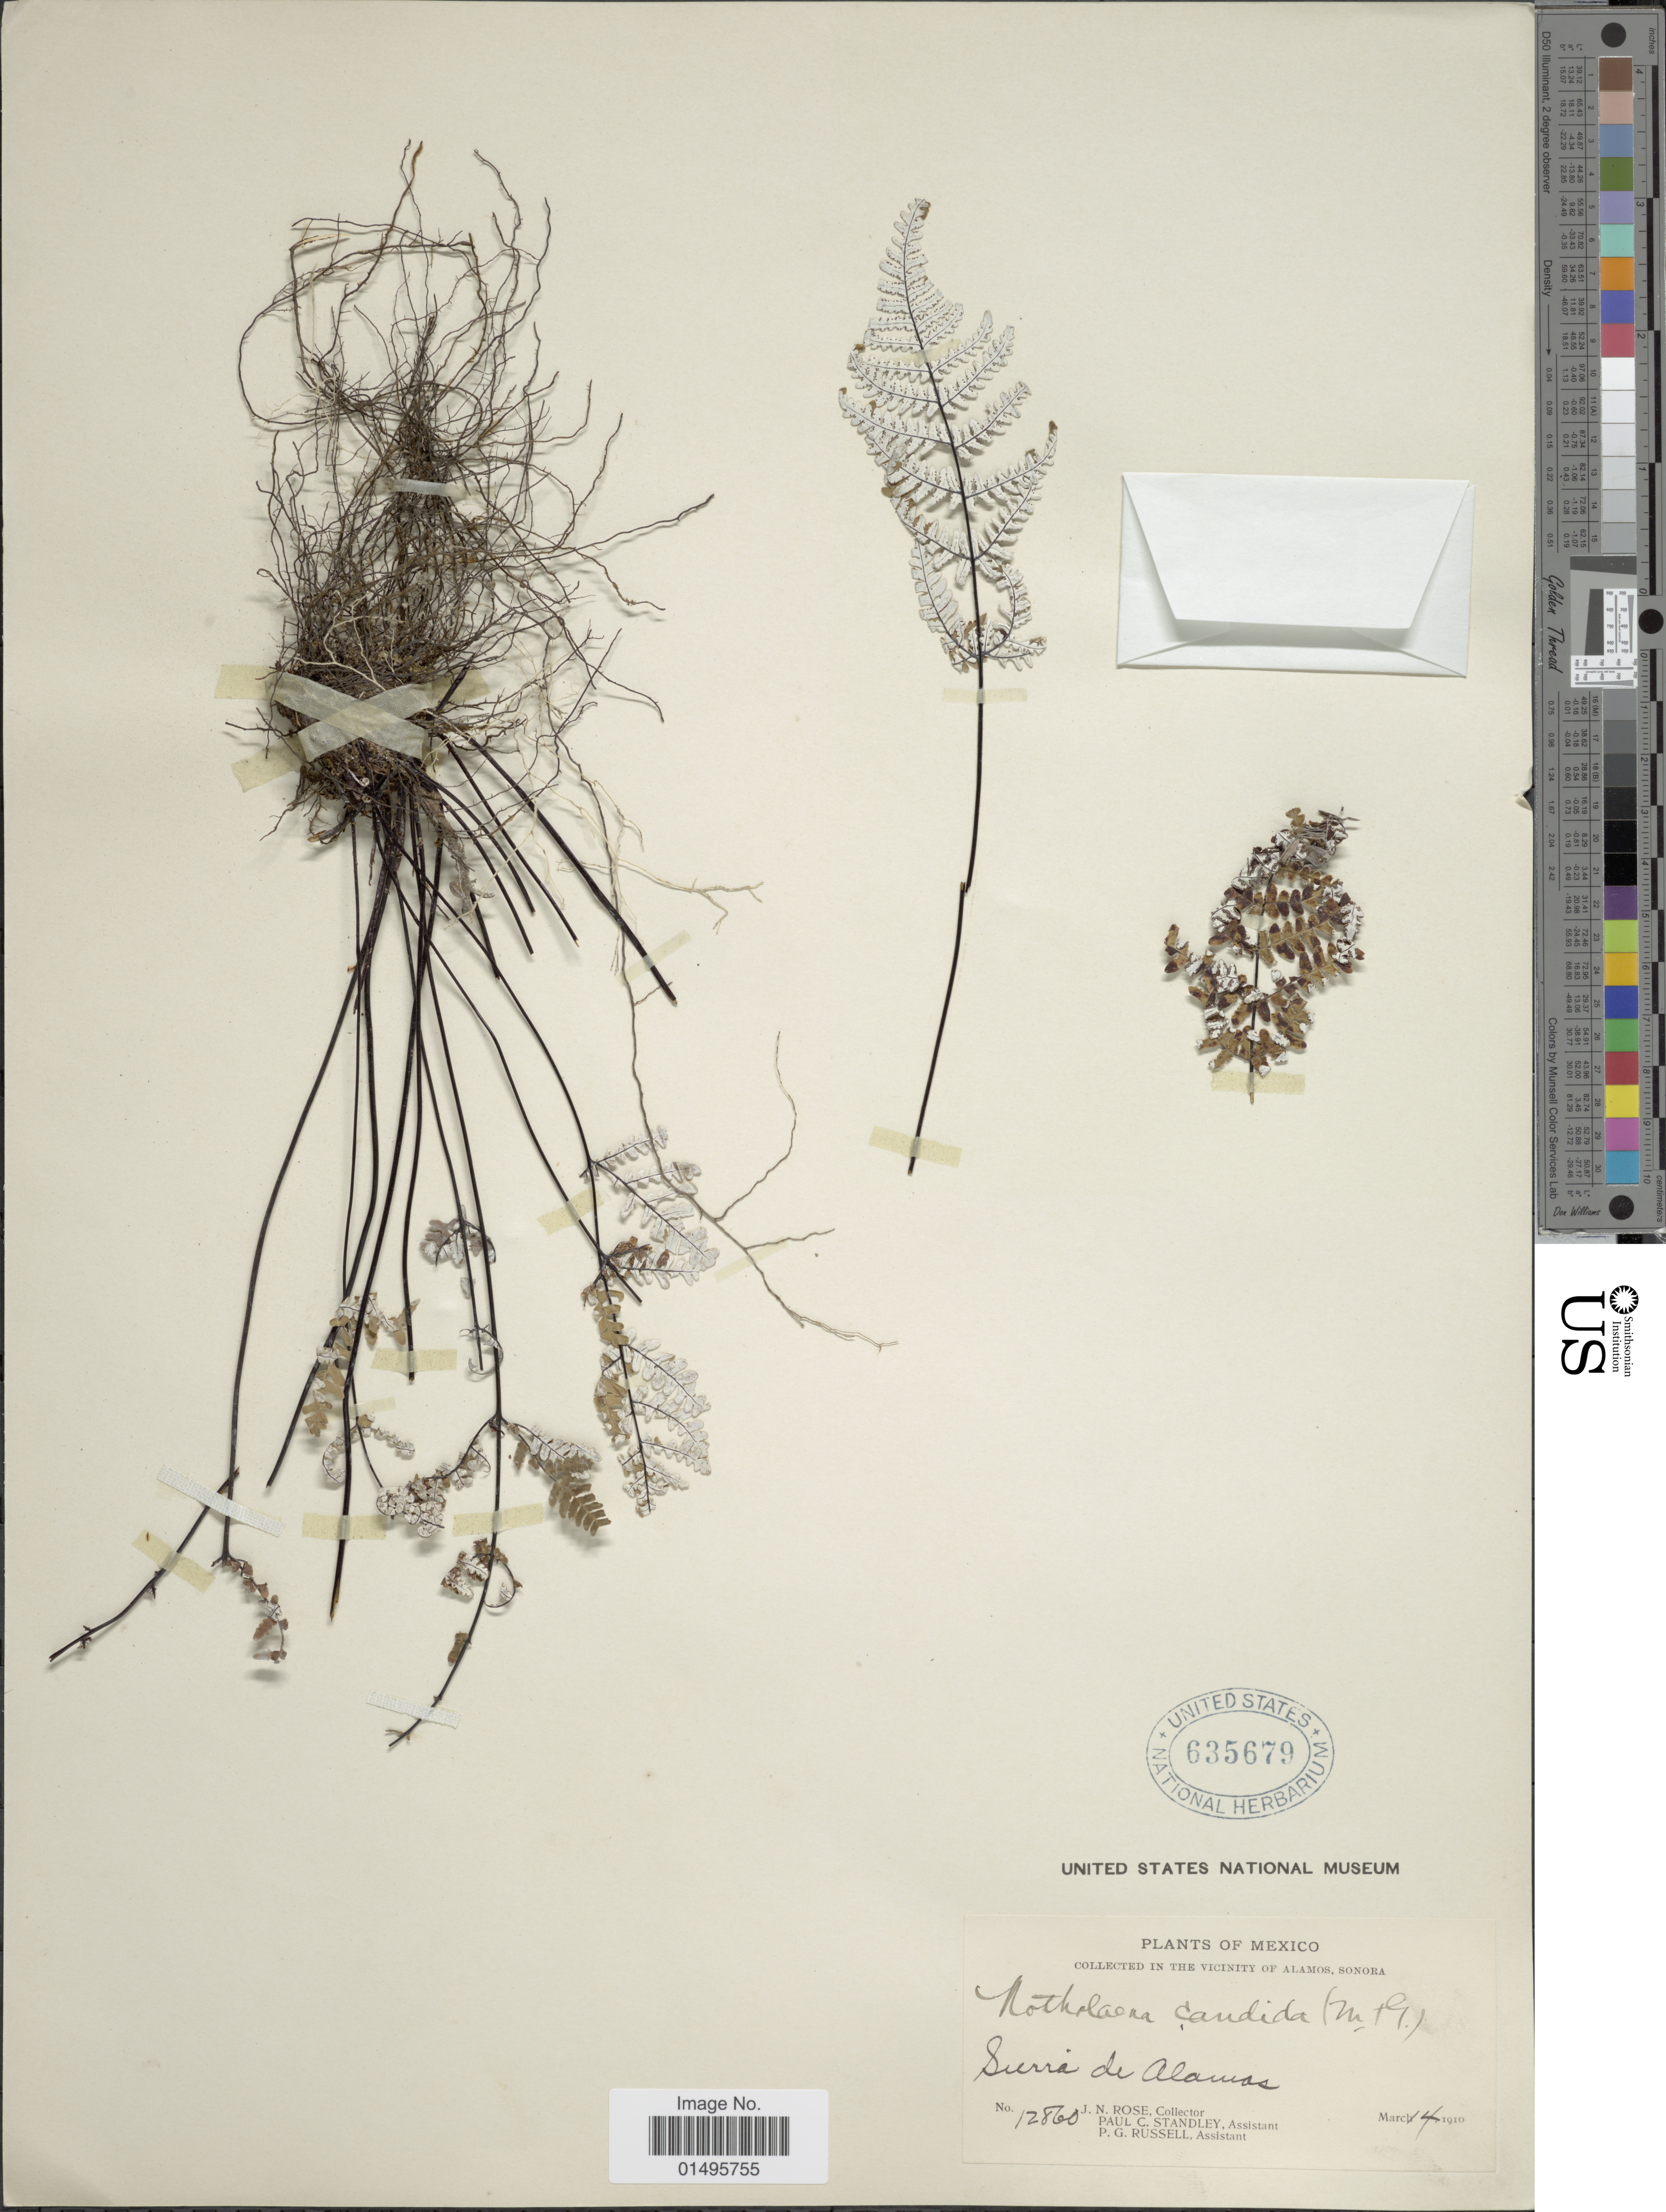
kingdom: Plantae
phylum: Tracheophyta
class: Polypodiopsida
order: Polypodiales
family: Pteridaceae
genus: Notholaena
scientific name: Notholaena candida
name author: (M. Martens) Hook.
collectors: J. N. Rose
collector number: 12860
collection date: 1910-03-14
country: Mexico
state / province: Sonora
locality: Vicinity of Alamos, Sonora, Sierra de Alamos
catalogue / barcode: US 635679